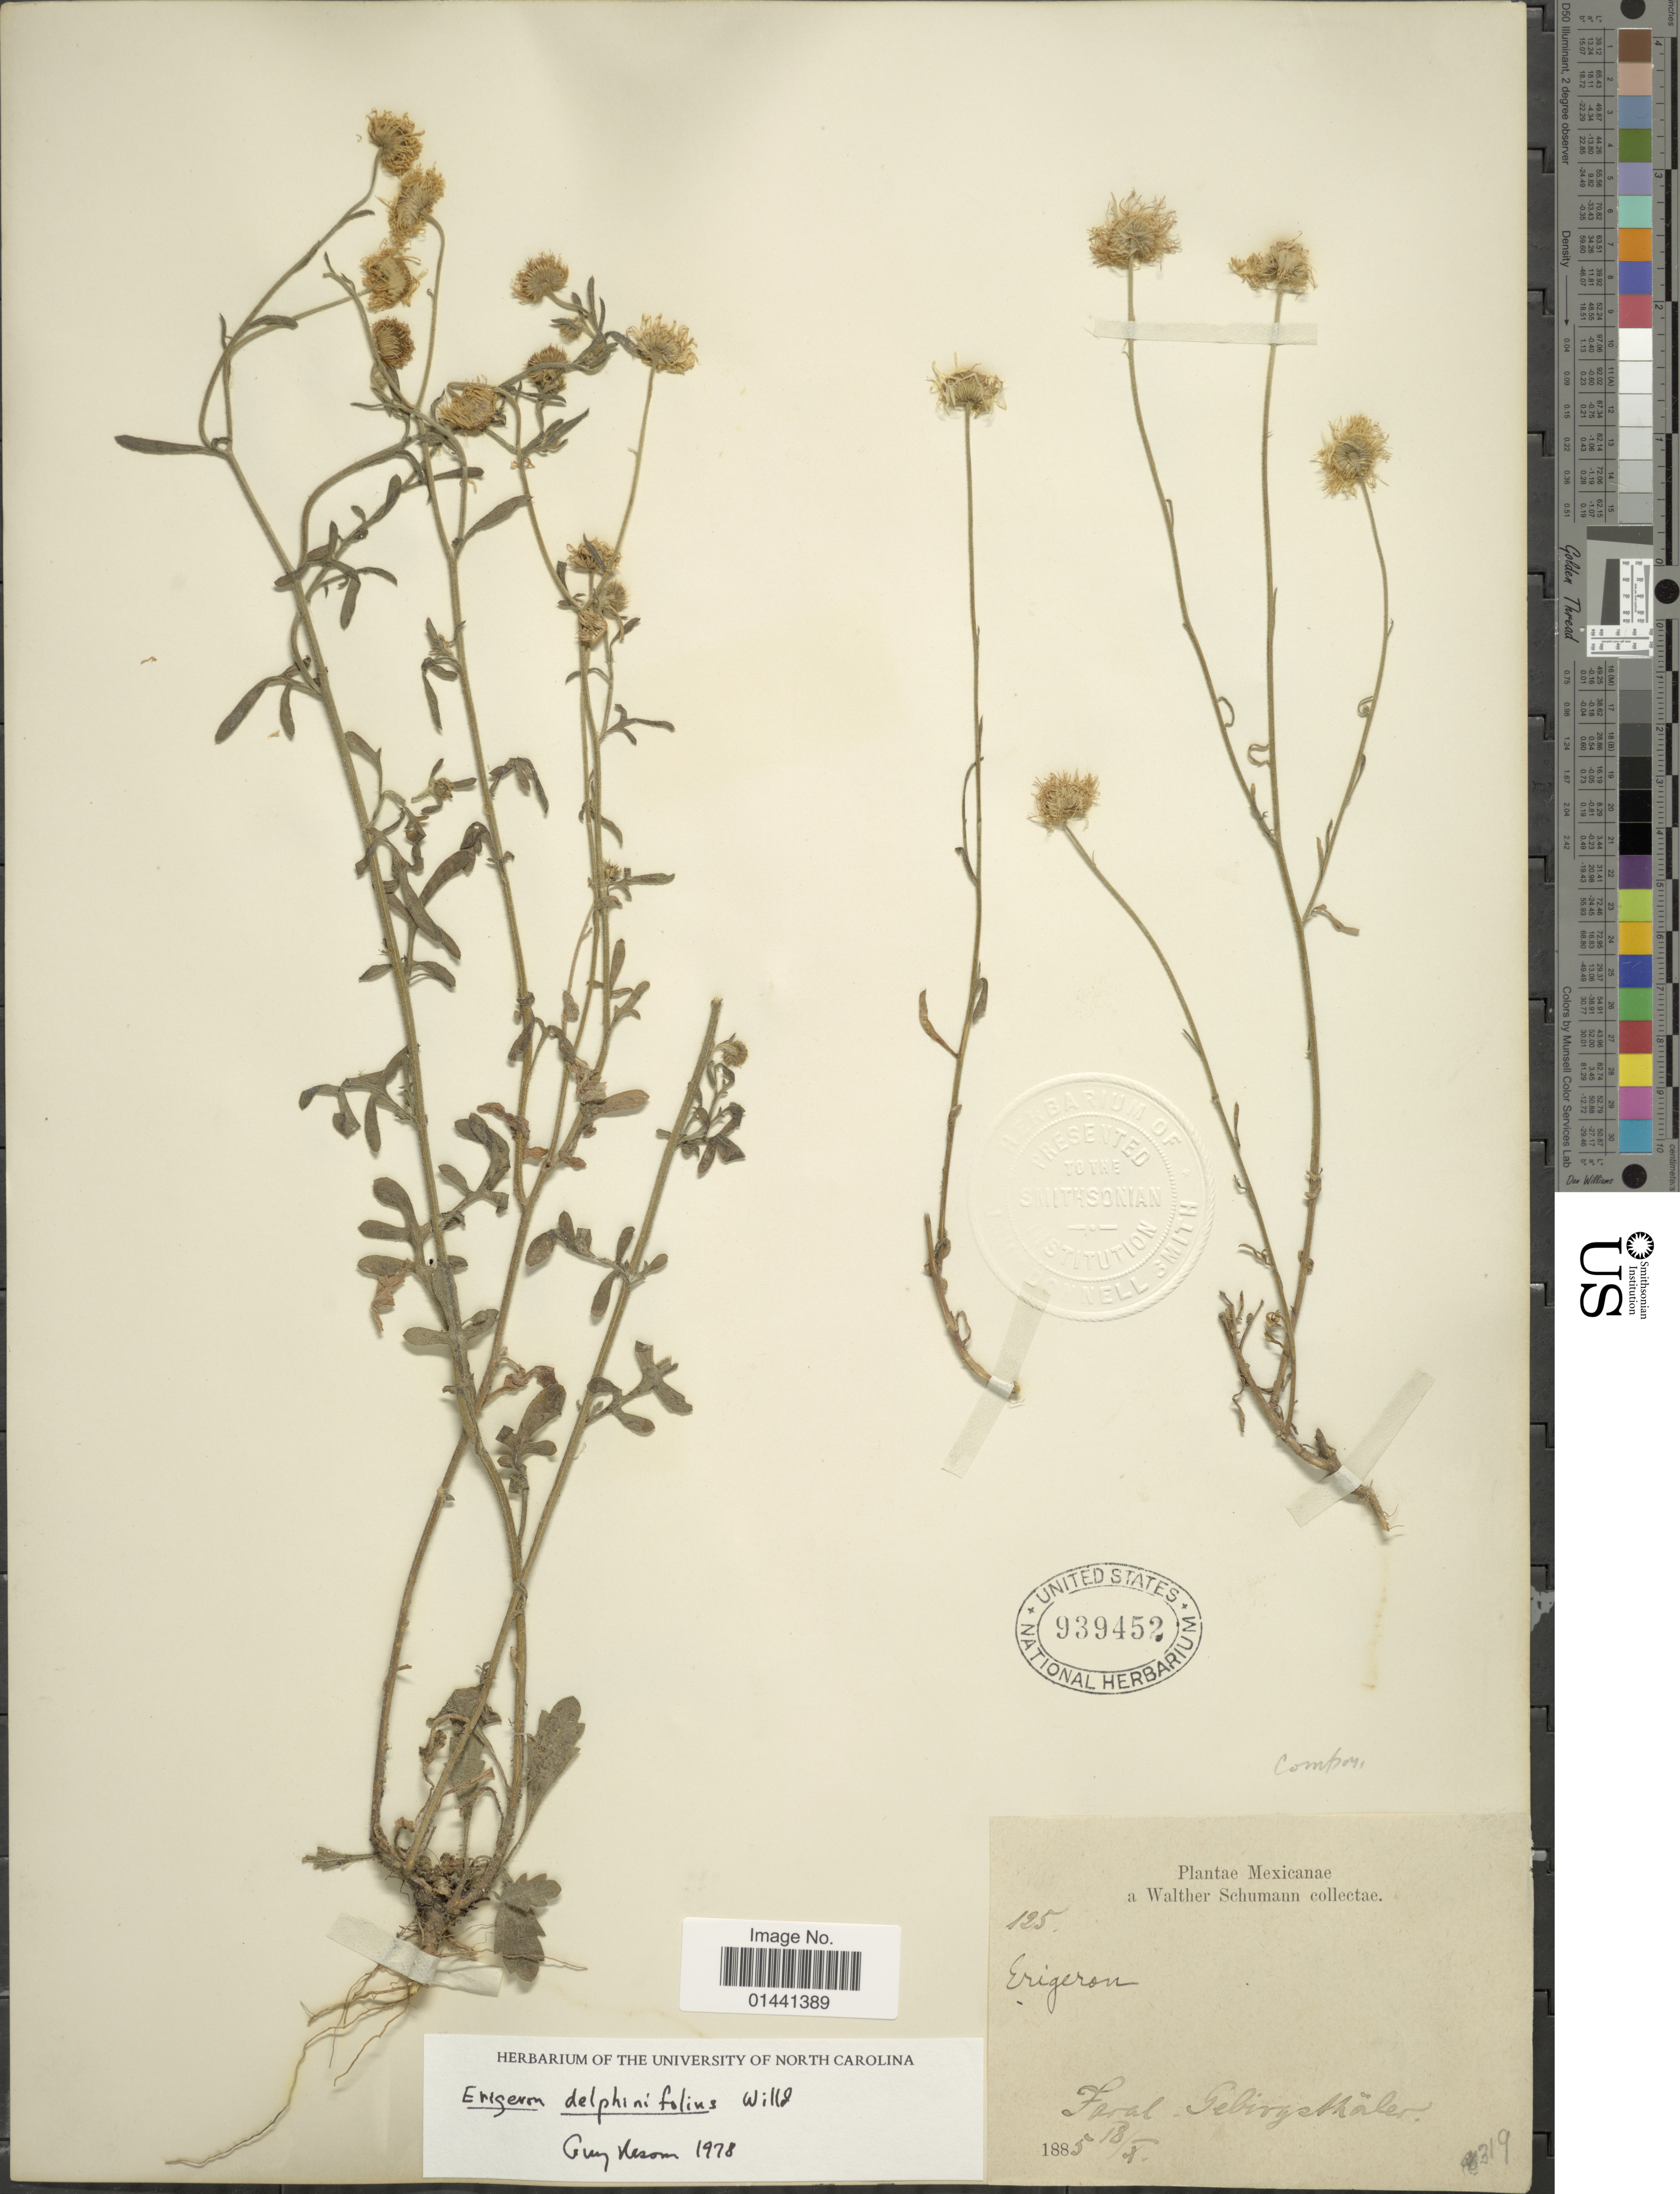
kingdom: Plantae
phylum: Tracheophyta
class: Magnoliopsida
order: Asterales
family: Asteraceae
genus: Erigeron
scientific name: Erigeron delphinifolius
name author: Willd.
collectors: W. Schumann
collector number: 125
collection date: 1885-10-18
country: Mexico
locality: Gebirgsthaler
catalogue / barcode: US 939452